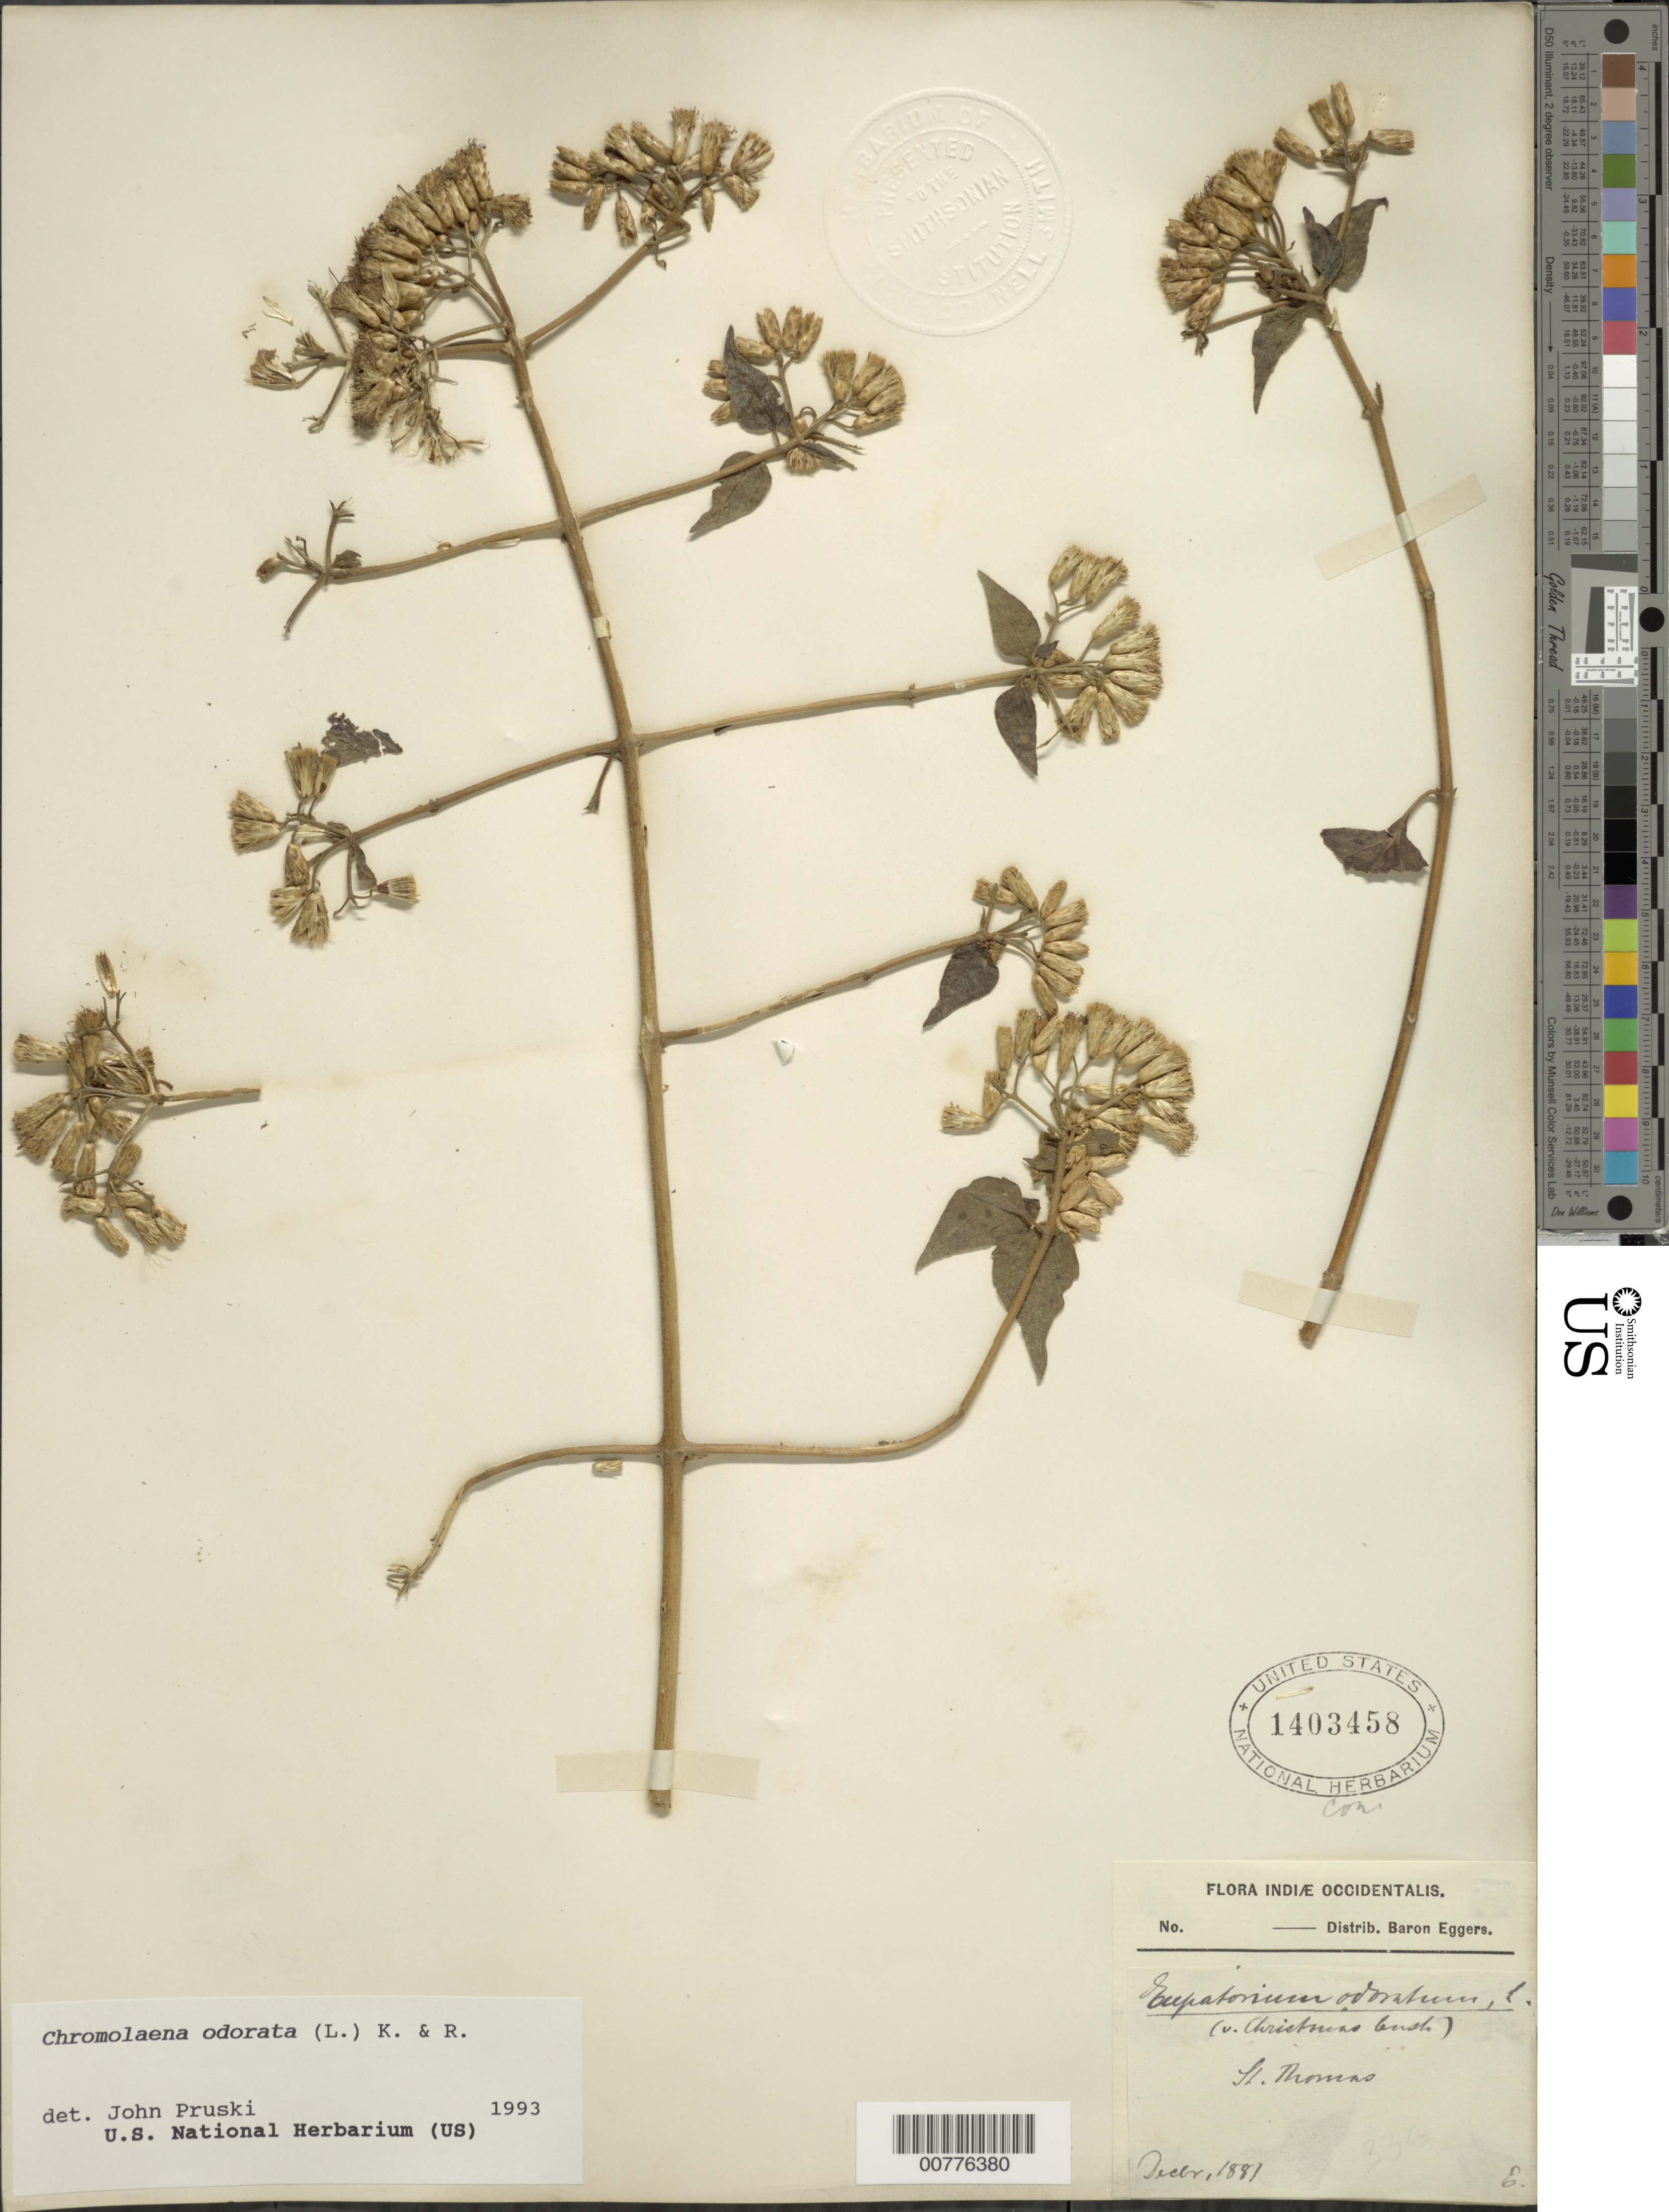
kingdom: Plantae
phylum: Tracheophyta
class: Magnoliopsida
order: Asterales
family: Asteraceae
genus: Chromolaena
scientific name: Chromolaena odorata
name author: (L.) R.M. King & H. Rob.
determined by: Pruski, J. F.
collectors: H. F. A. von Eggers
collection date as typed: Dec 1881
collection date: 1881-12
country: U.S. Virgin Islands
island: St. Thomas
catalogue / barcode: US 1403458